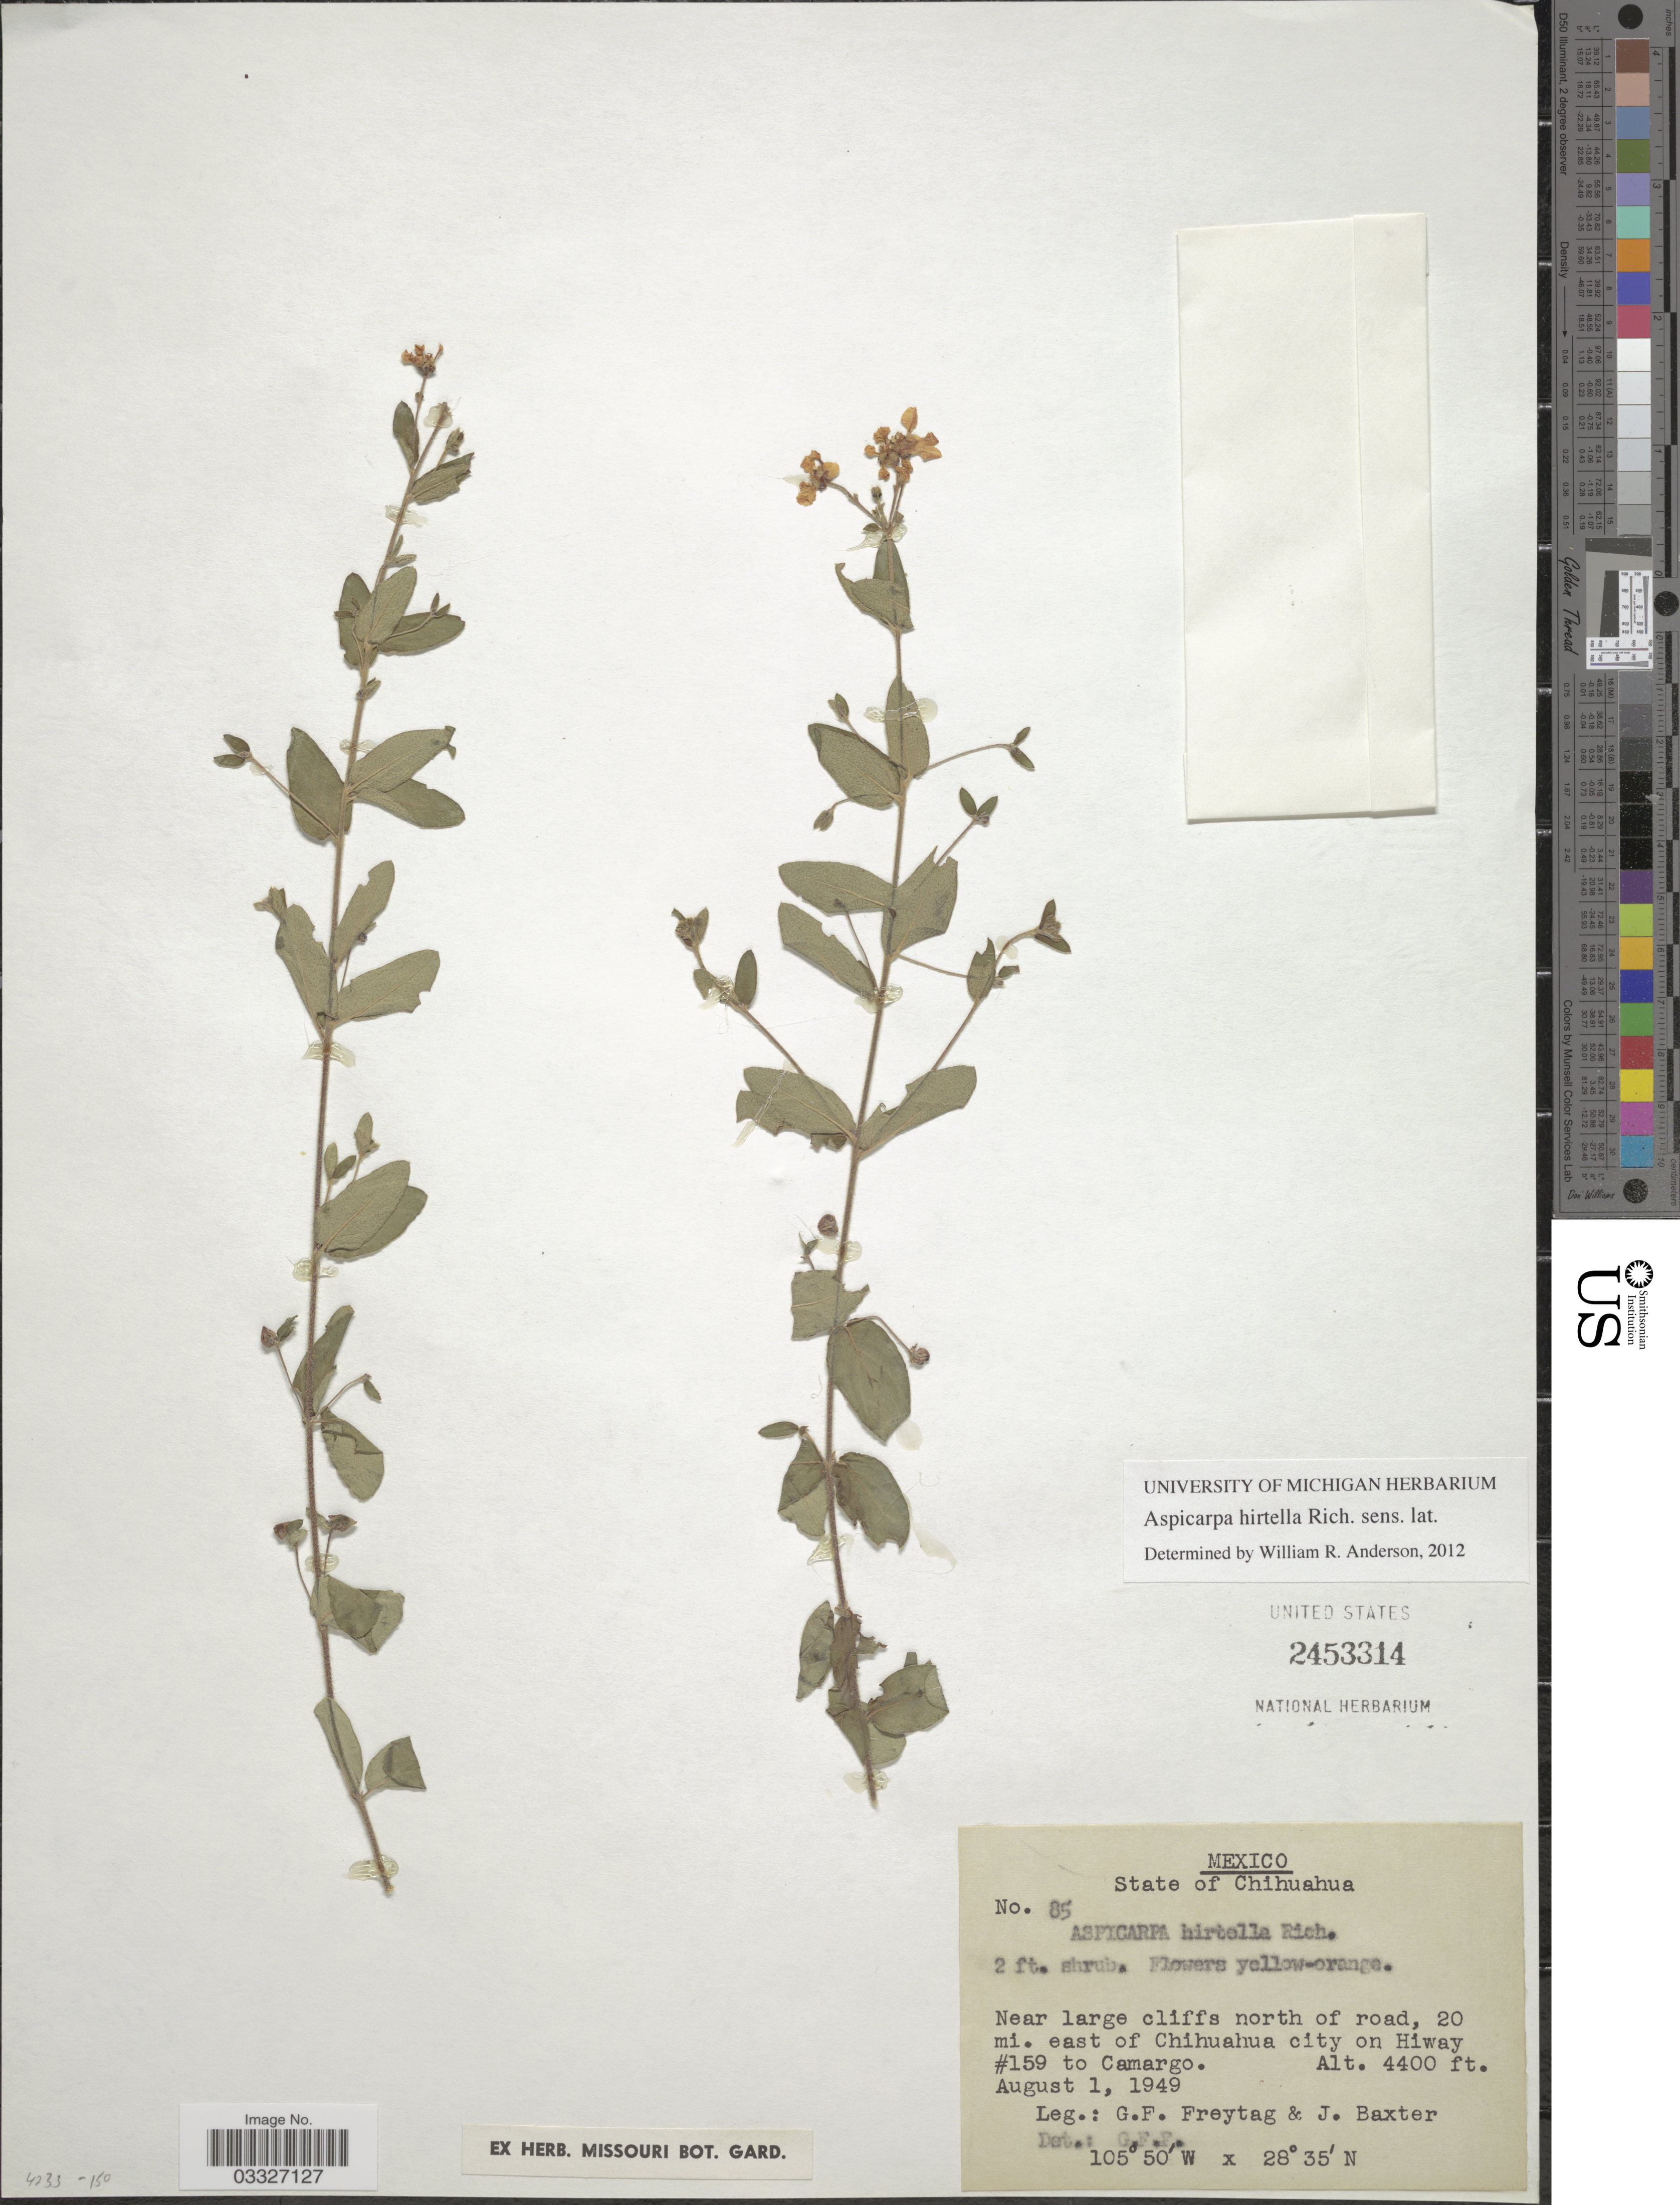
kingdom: Plantae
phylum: Tracheophyta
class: Magnoliopsida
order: Malpighiales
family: Malpighiaceae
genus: Aspicarpa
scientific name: Aspicarpa hirtella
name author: Rich.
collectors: G. F. Freytag & J. Baxter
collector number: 85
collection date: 1949-08-01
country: Mexico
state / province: Chihuahua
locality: Near large cliffs north of road, 20 mi. east of Chihuahua city on Hiway #159 to Camargo.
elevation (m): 1341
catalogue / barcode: US 2453314